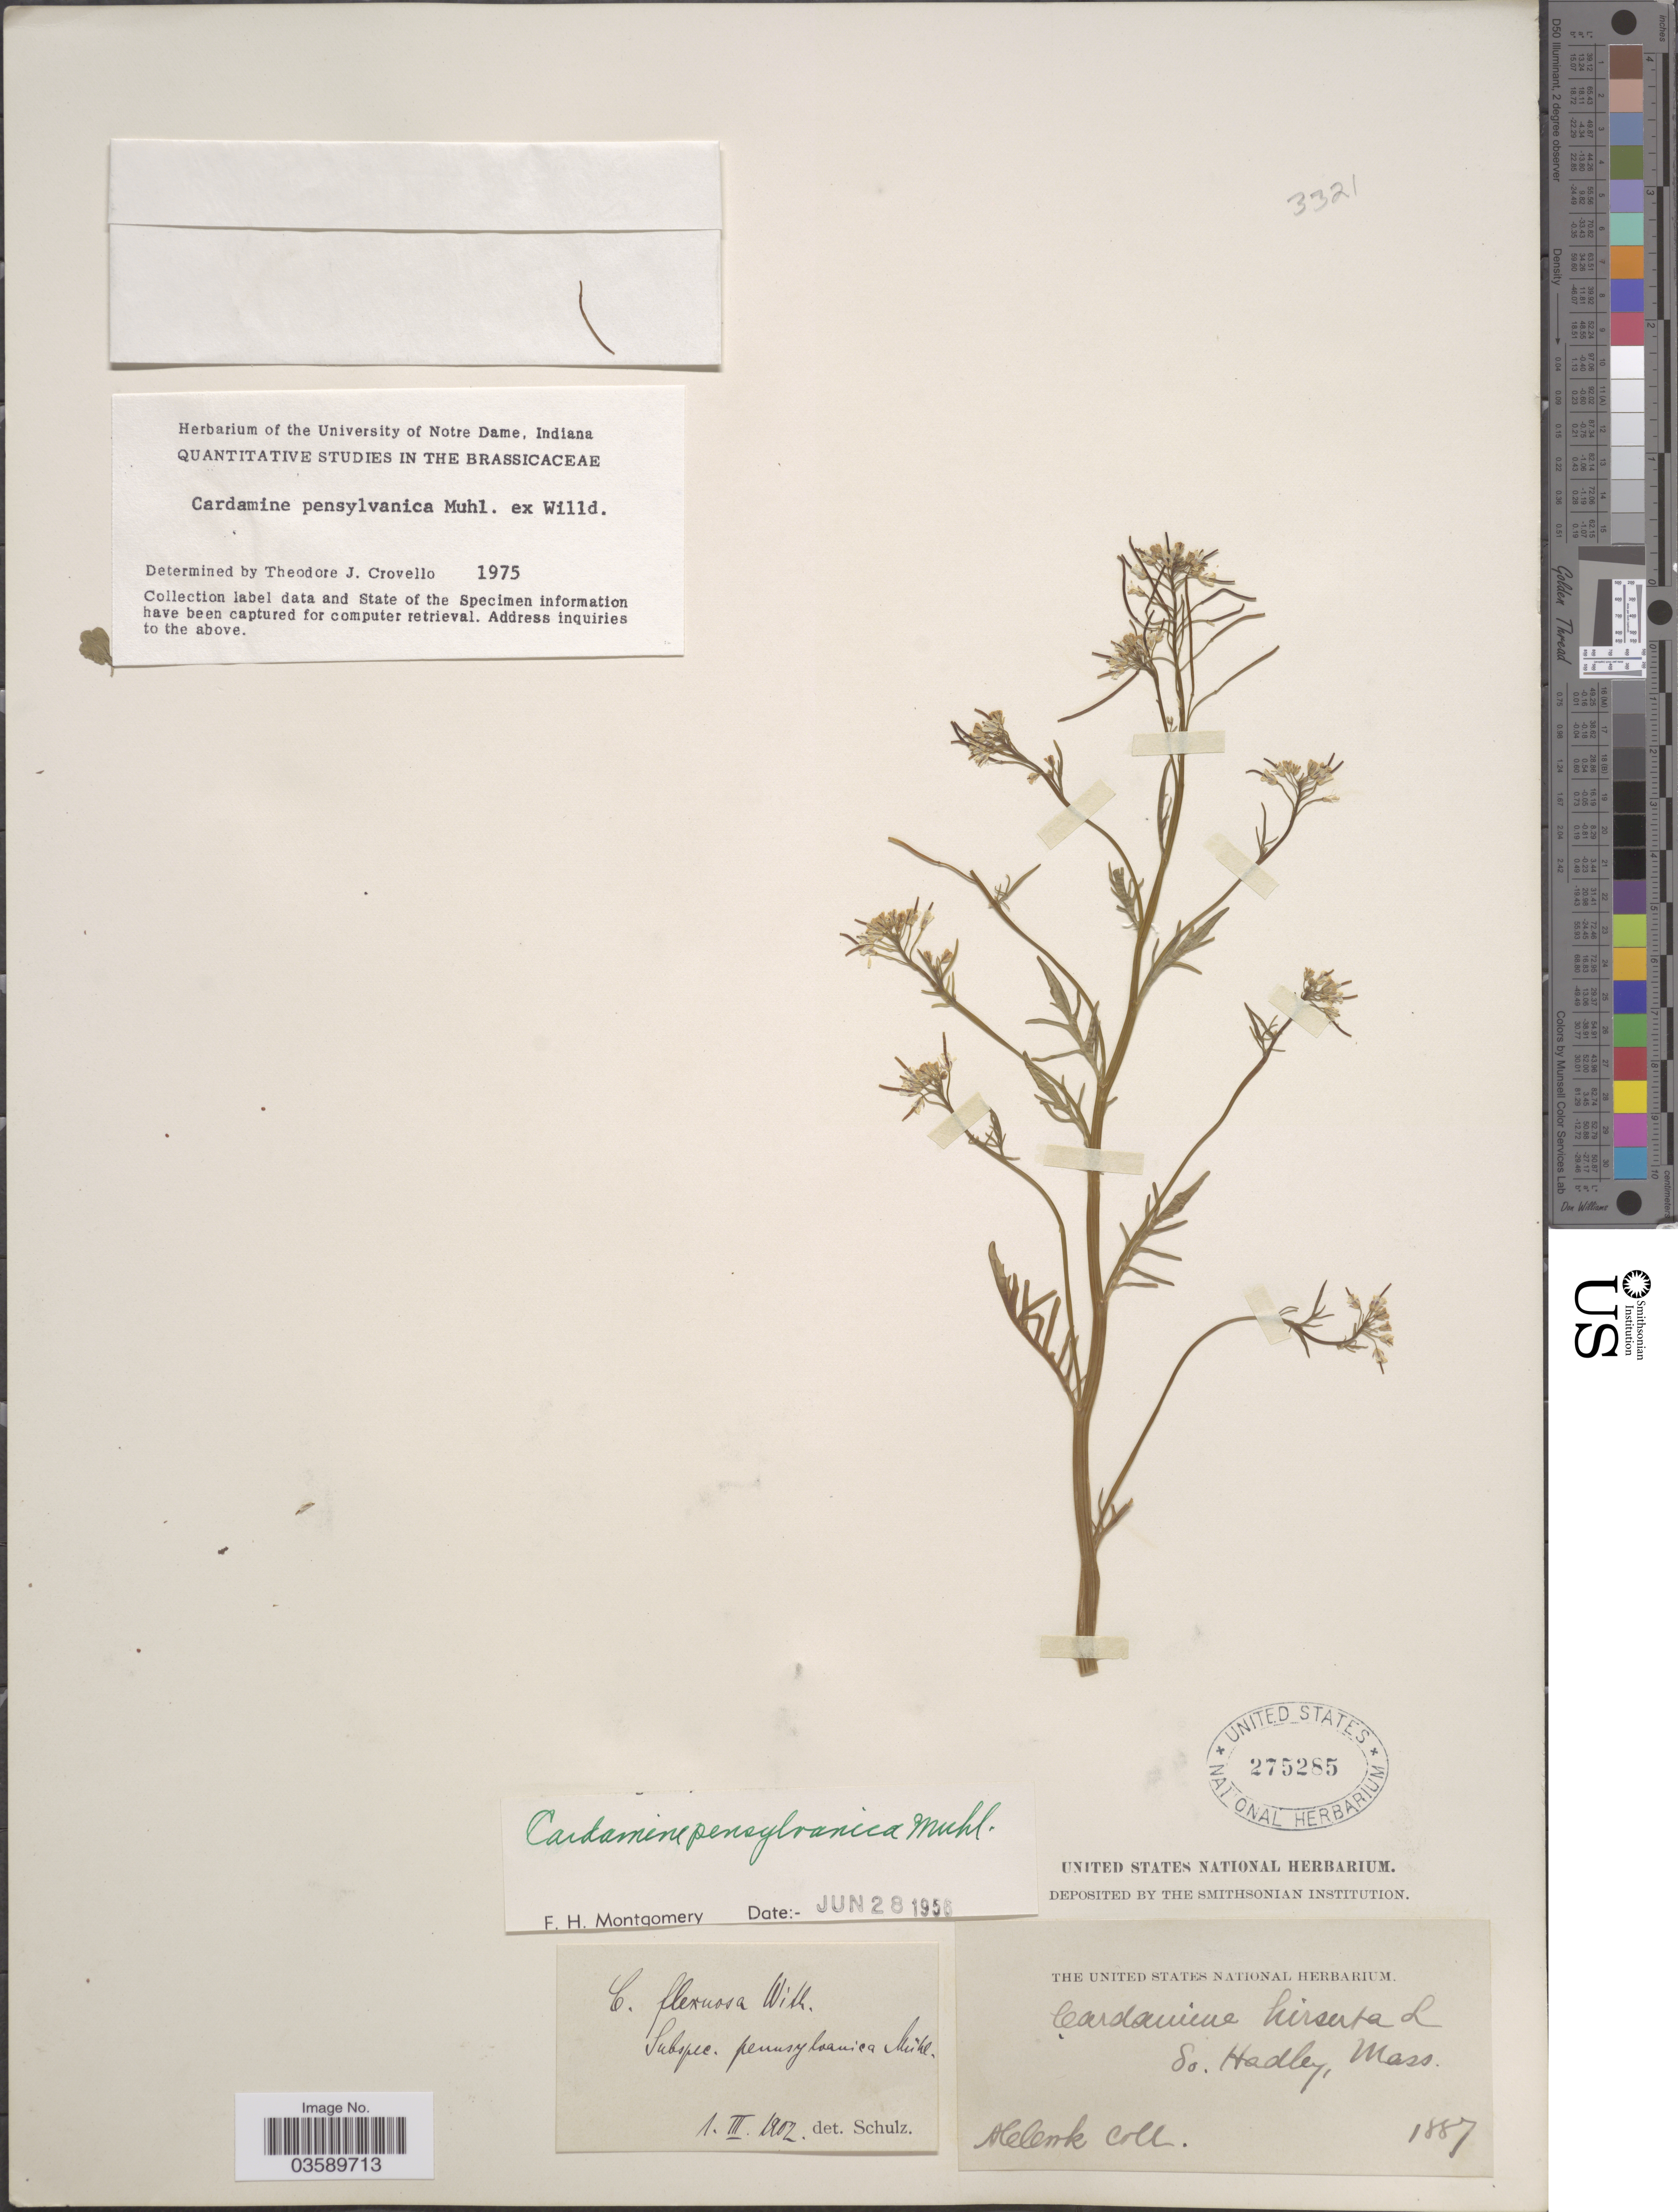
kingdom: Plantae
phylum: Tracheophyta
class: Magnoliopsida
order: Brassicales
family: Brassicaceae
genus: Cardamine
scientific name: Cardamine pensylvanica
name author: Muhl. ex Willd.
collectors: A. Cook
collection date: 1887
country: United States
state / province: Massachusetts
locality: So. Hadley.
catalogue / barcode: US 275285